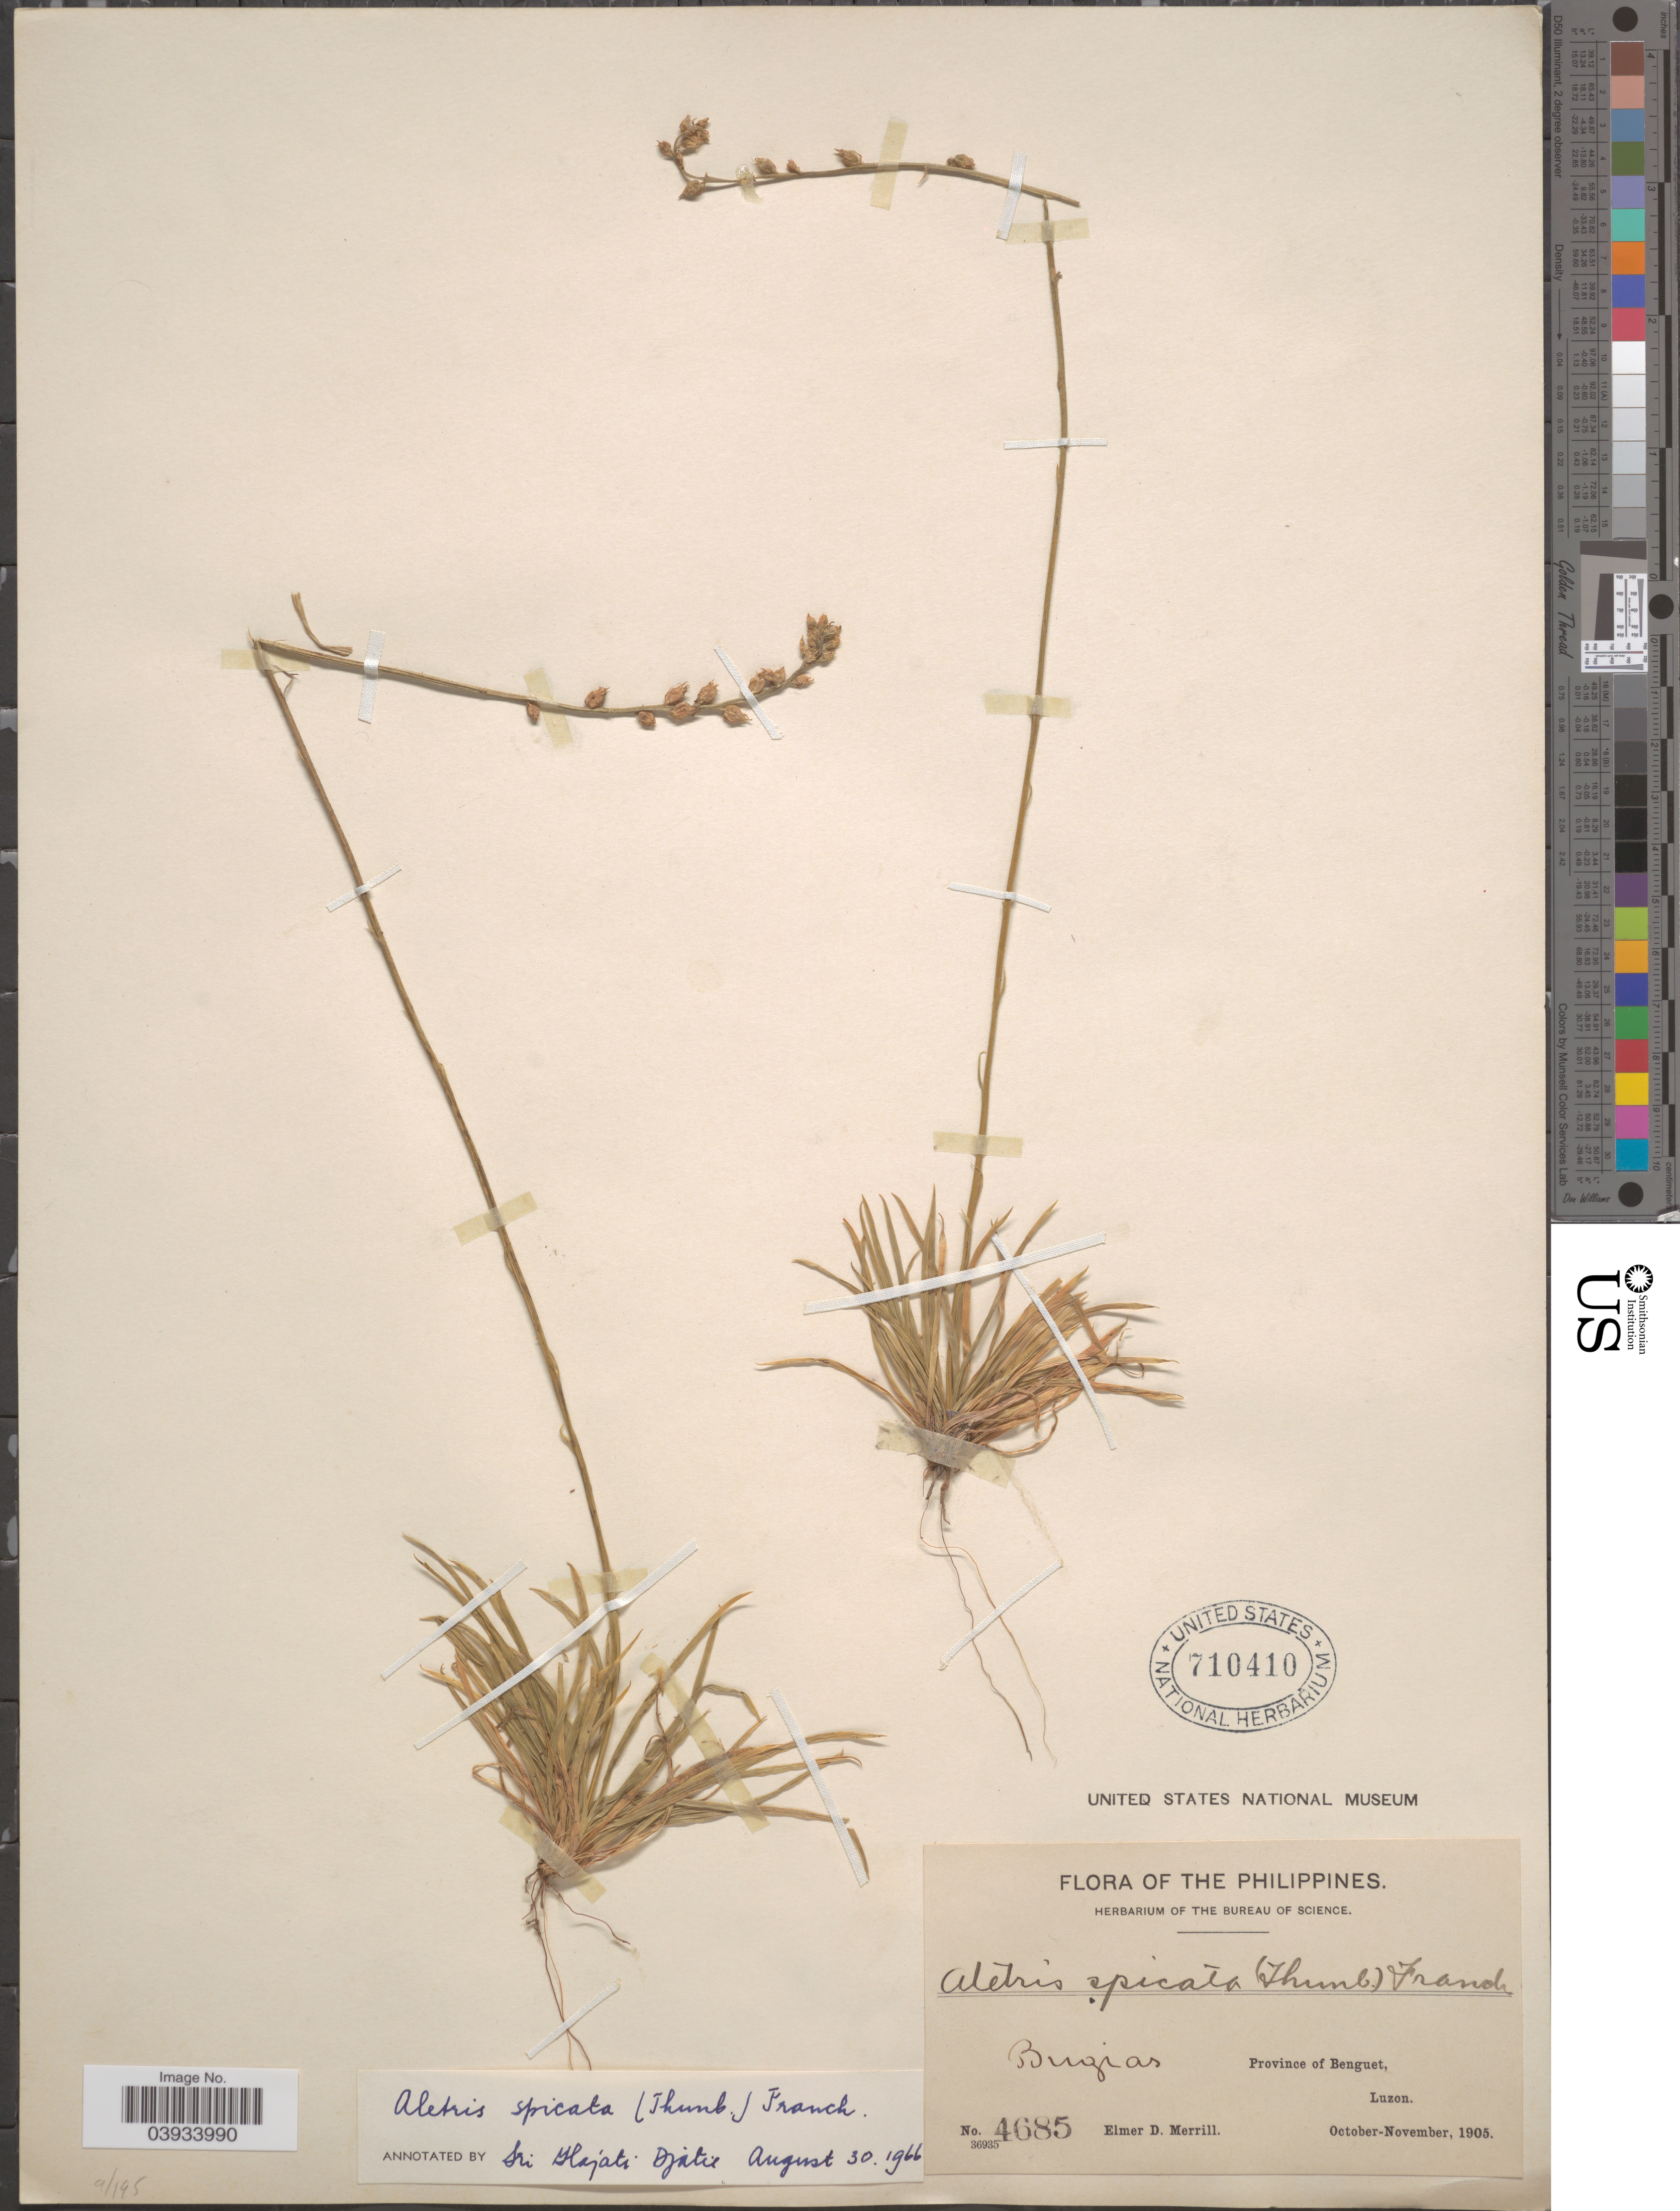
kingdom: Plantae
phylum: Tracheophyta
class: Liliopsida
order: Dioscoreales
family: Nartheciaceae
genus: Aletris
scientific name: Aletris spicata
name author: (Thunb.) Franch.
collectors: E. D. Merrill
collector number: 4685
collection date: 1905-10/1905-11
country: Philippines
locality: Bugias, Province of Benguet, Luzon.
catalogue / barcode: US 710410